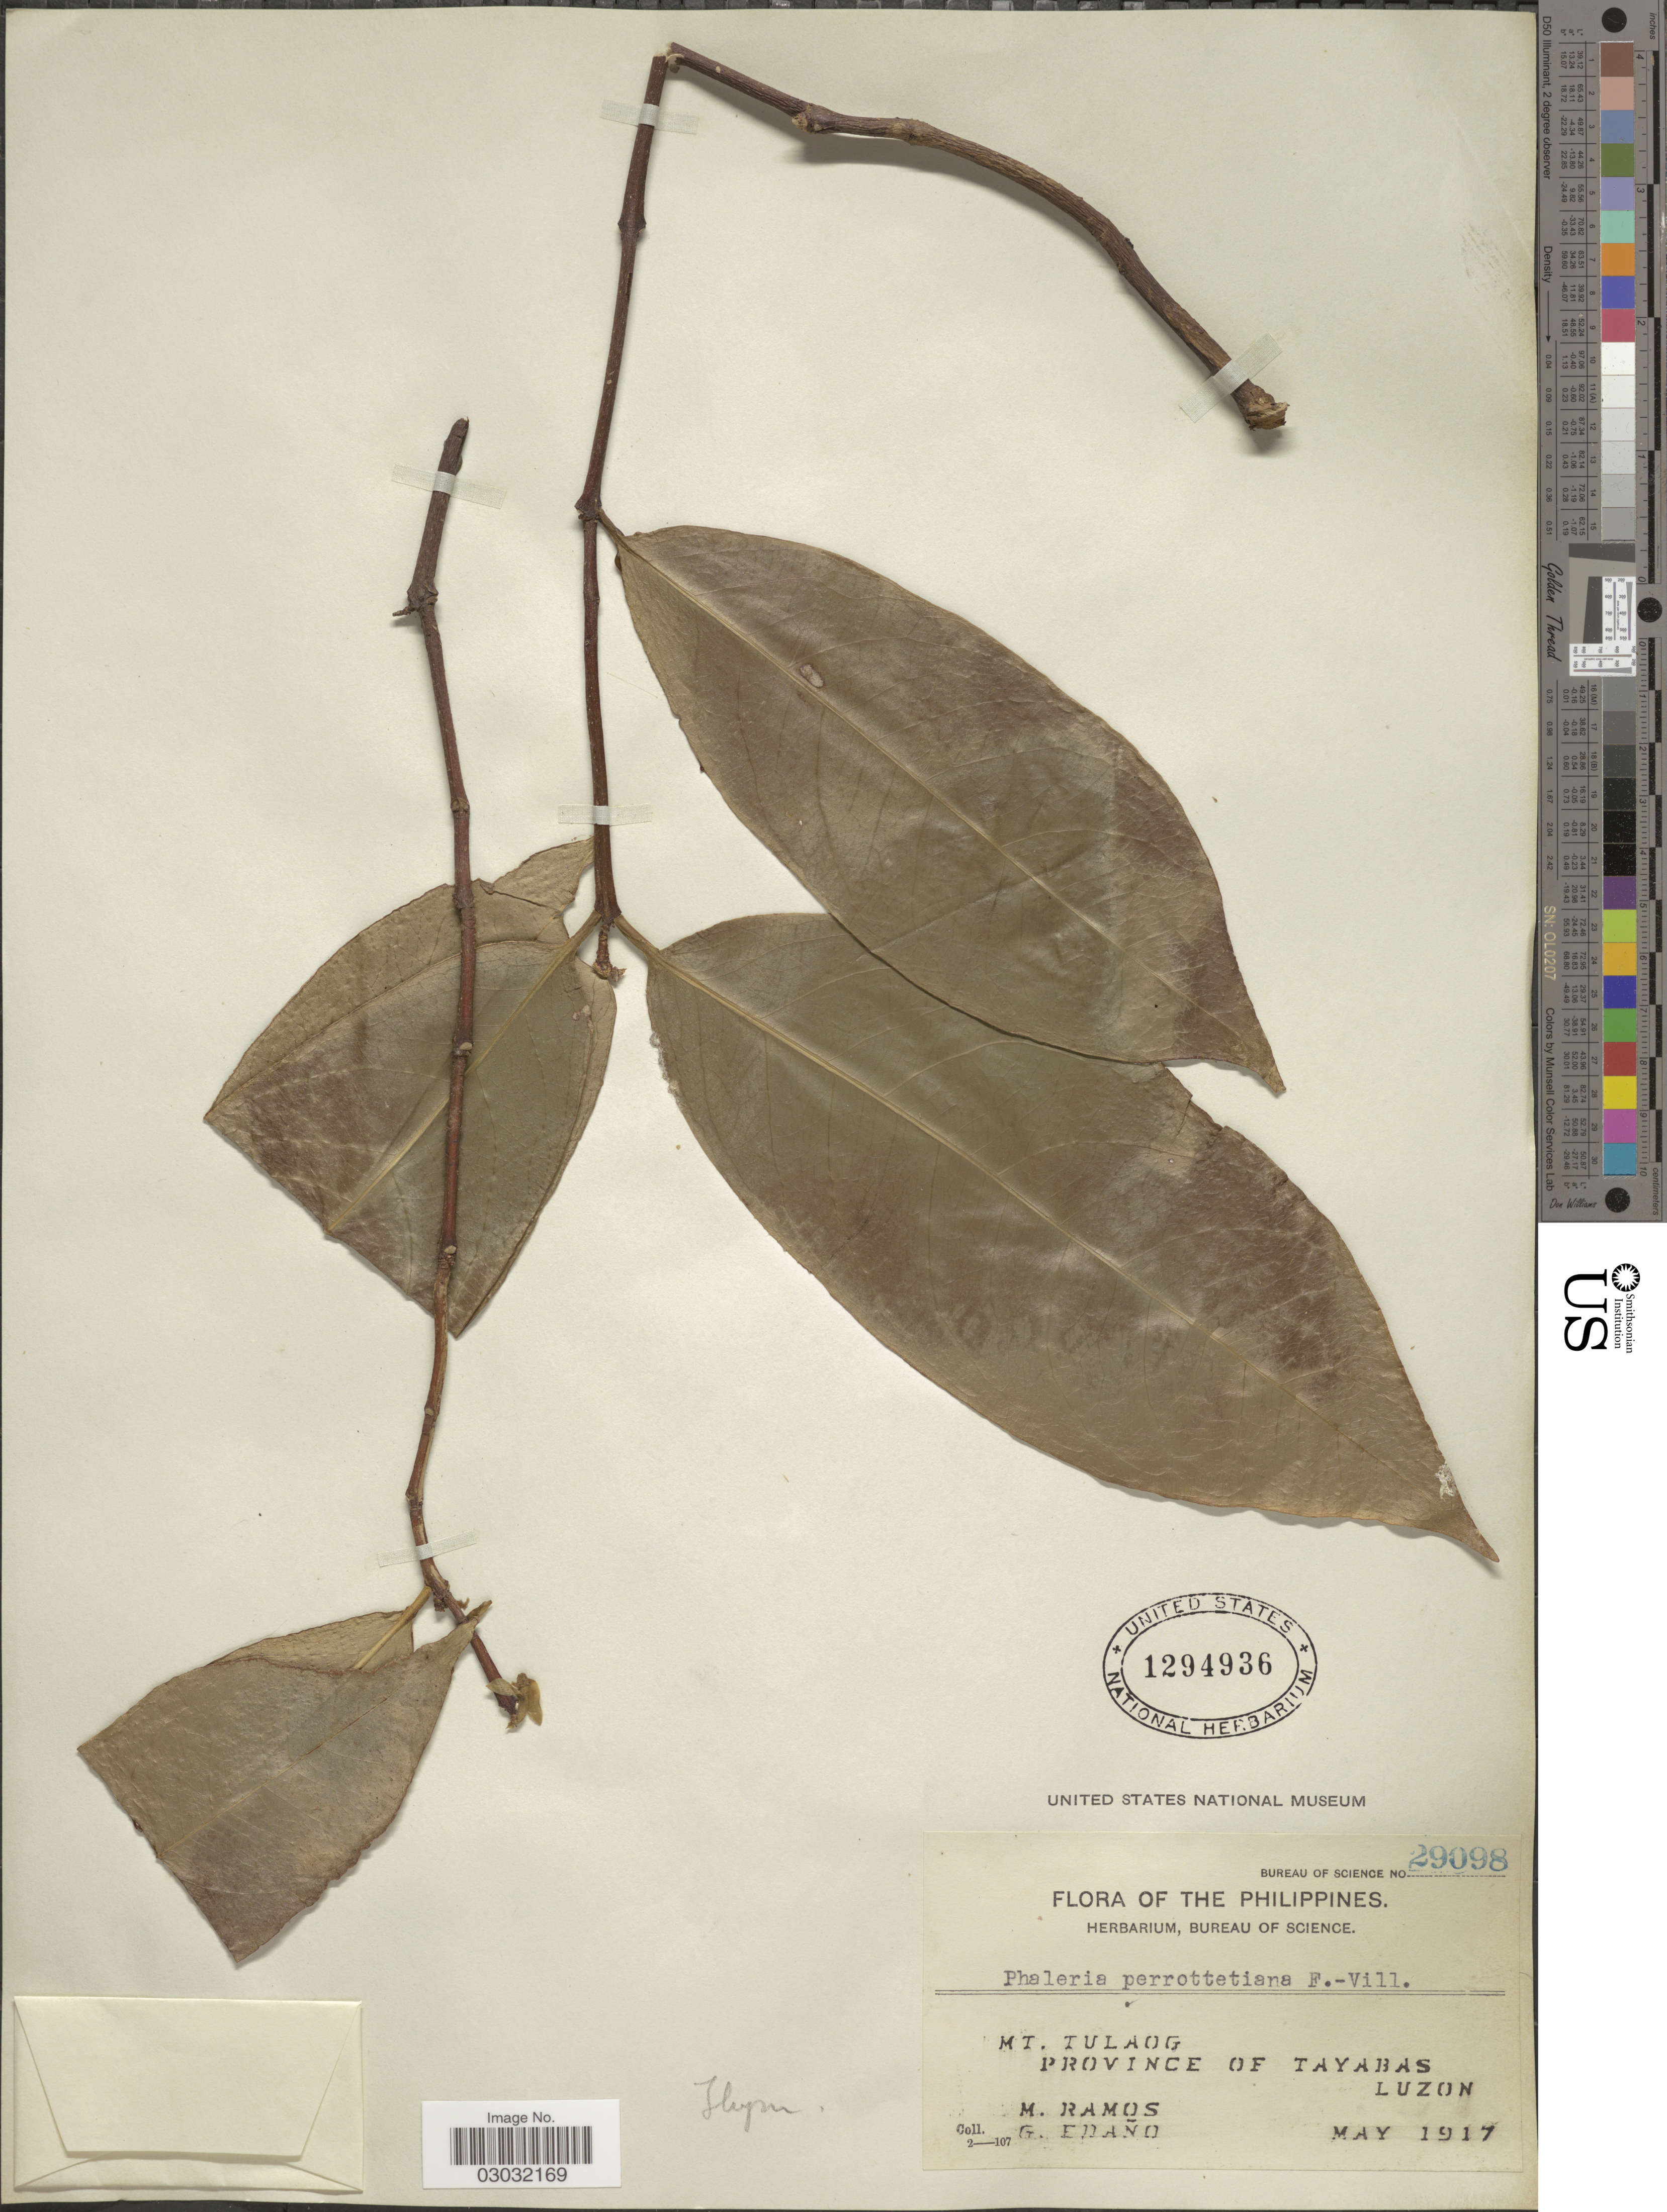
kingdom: Plantae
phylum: Tracheophyta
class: Magnoliopsida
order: Malvales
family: Thymelaeaceae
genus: Phaleria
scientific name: Phaleria perrottetiana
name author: (Decne.) Fern.-Vill.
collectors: M. Ramos & G. Edaño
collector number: Bureau of Science 29098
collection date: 1917-05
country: Philippines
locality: Mt. Tulaog. Province of Tayabas. Luzon.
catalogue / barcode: US 1294936